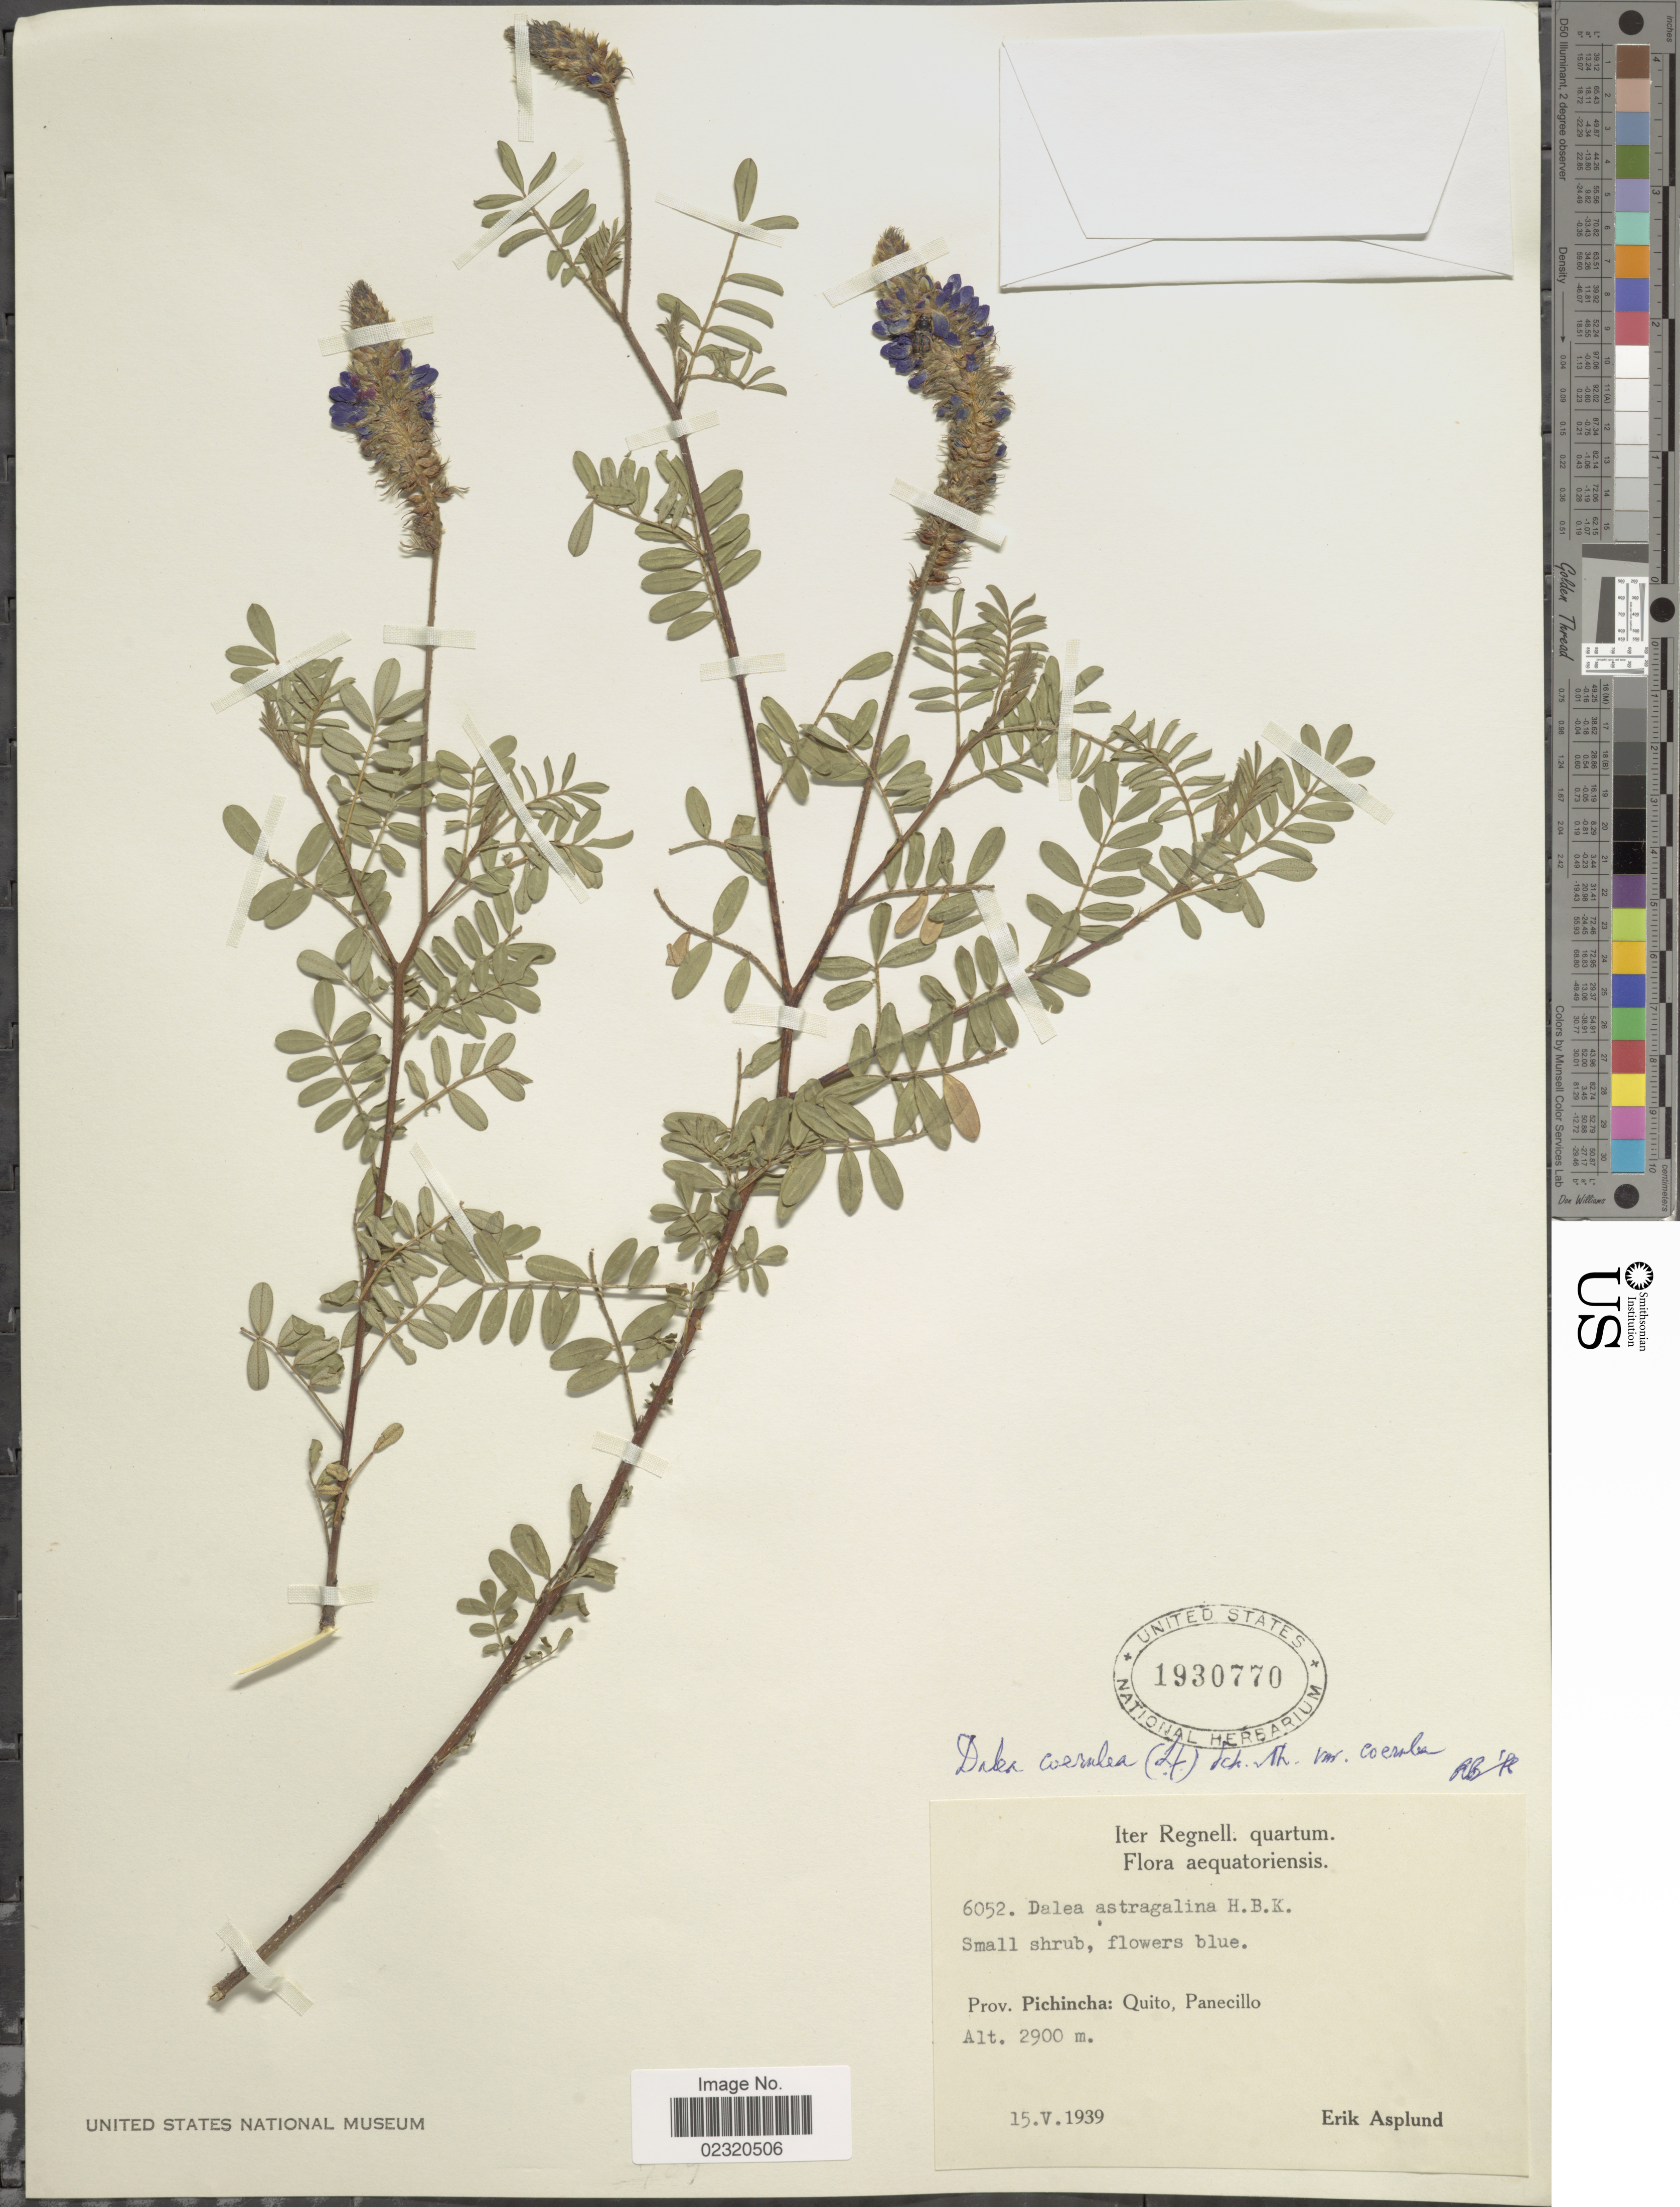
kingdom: Plantae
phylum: Tracheophyta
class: Magnoliopsida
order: Fabales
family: Fabaceae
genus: Dalea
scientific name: Dalea coerulea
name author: (L. f.) Schinz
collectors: E. Asplund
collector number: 6052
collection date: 1939-05-15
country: Ecuador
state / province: Pichincha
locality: Quito, Panecillo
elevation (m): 2900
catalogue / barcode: US 1930770